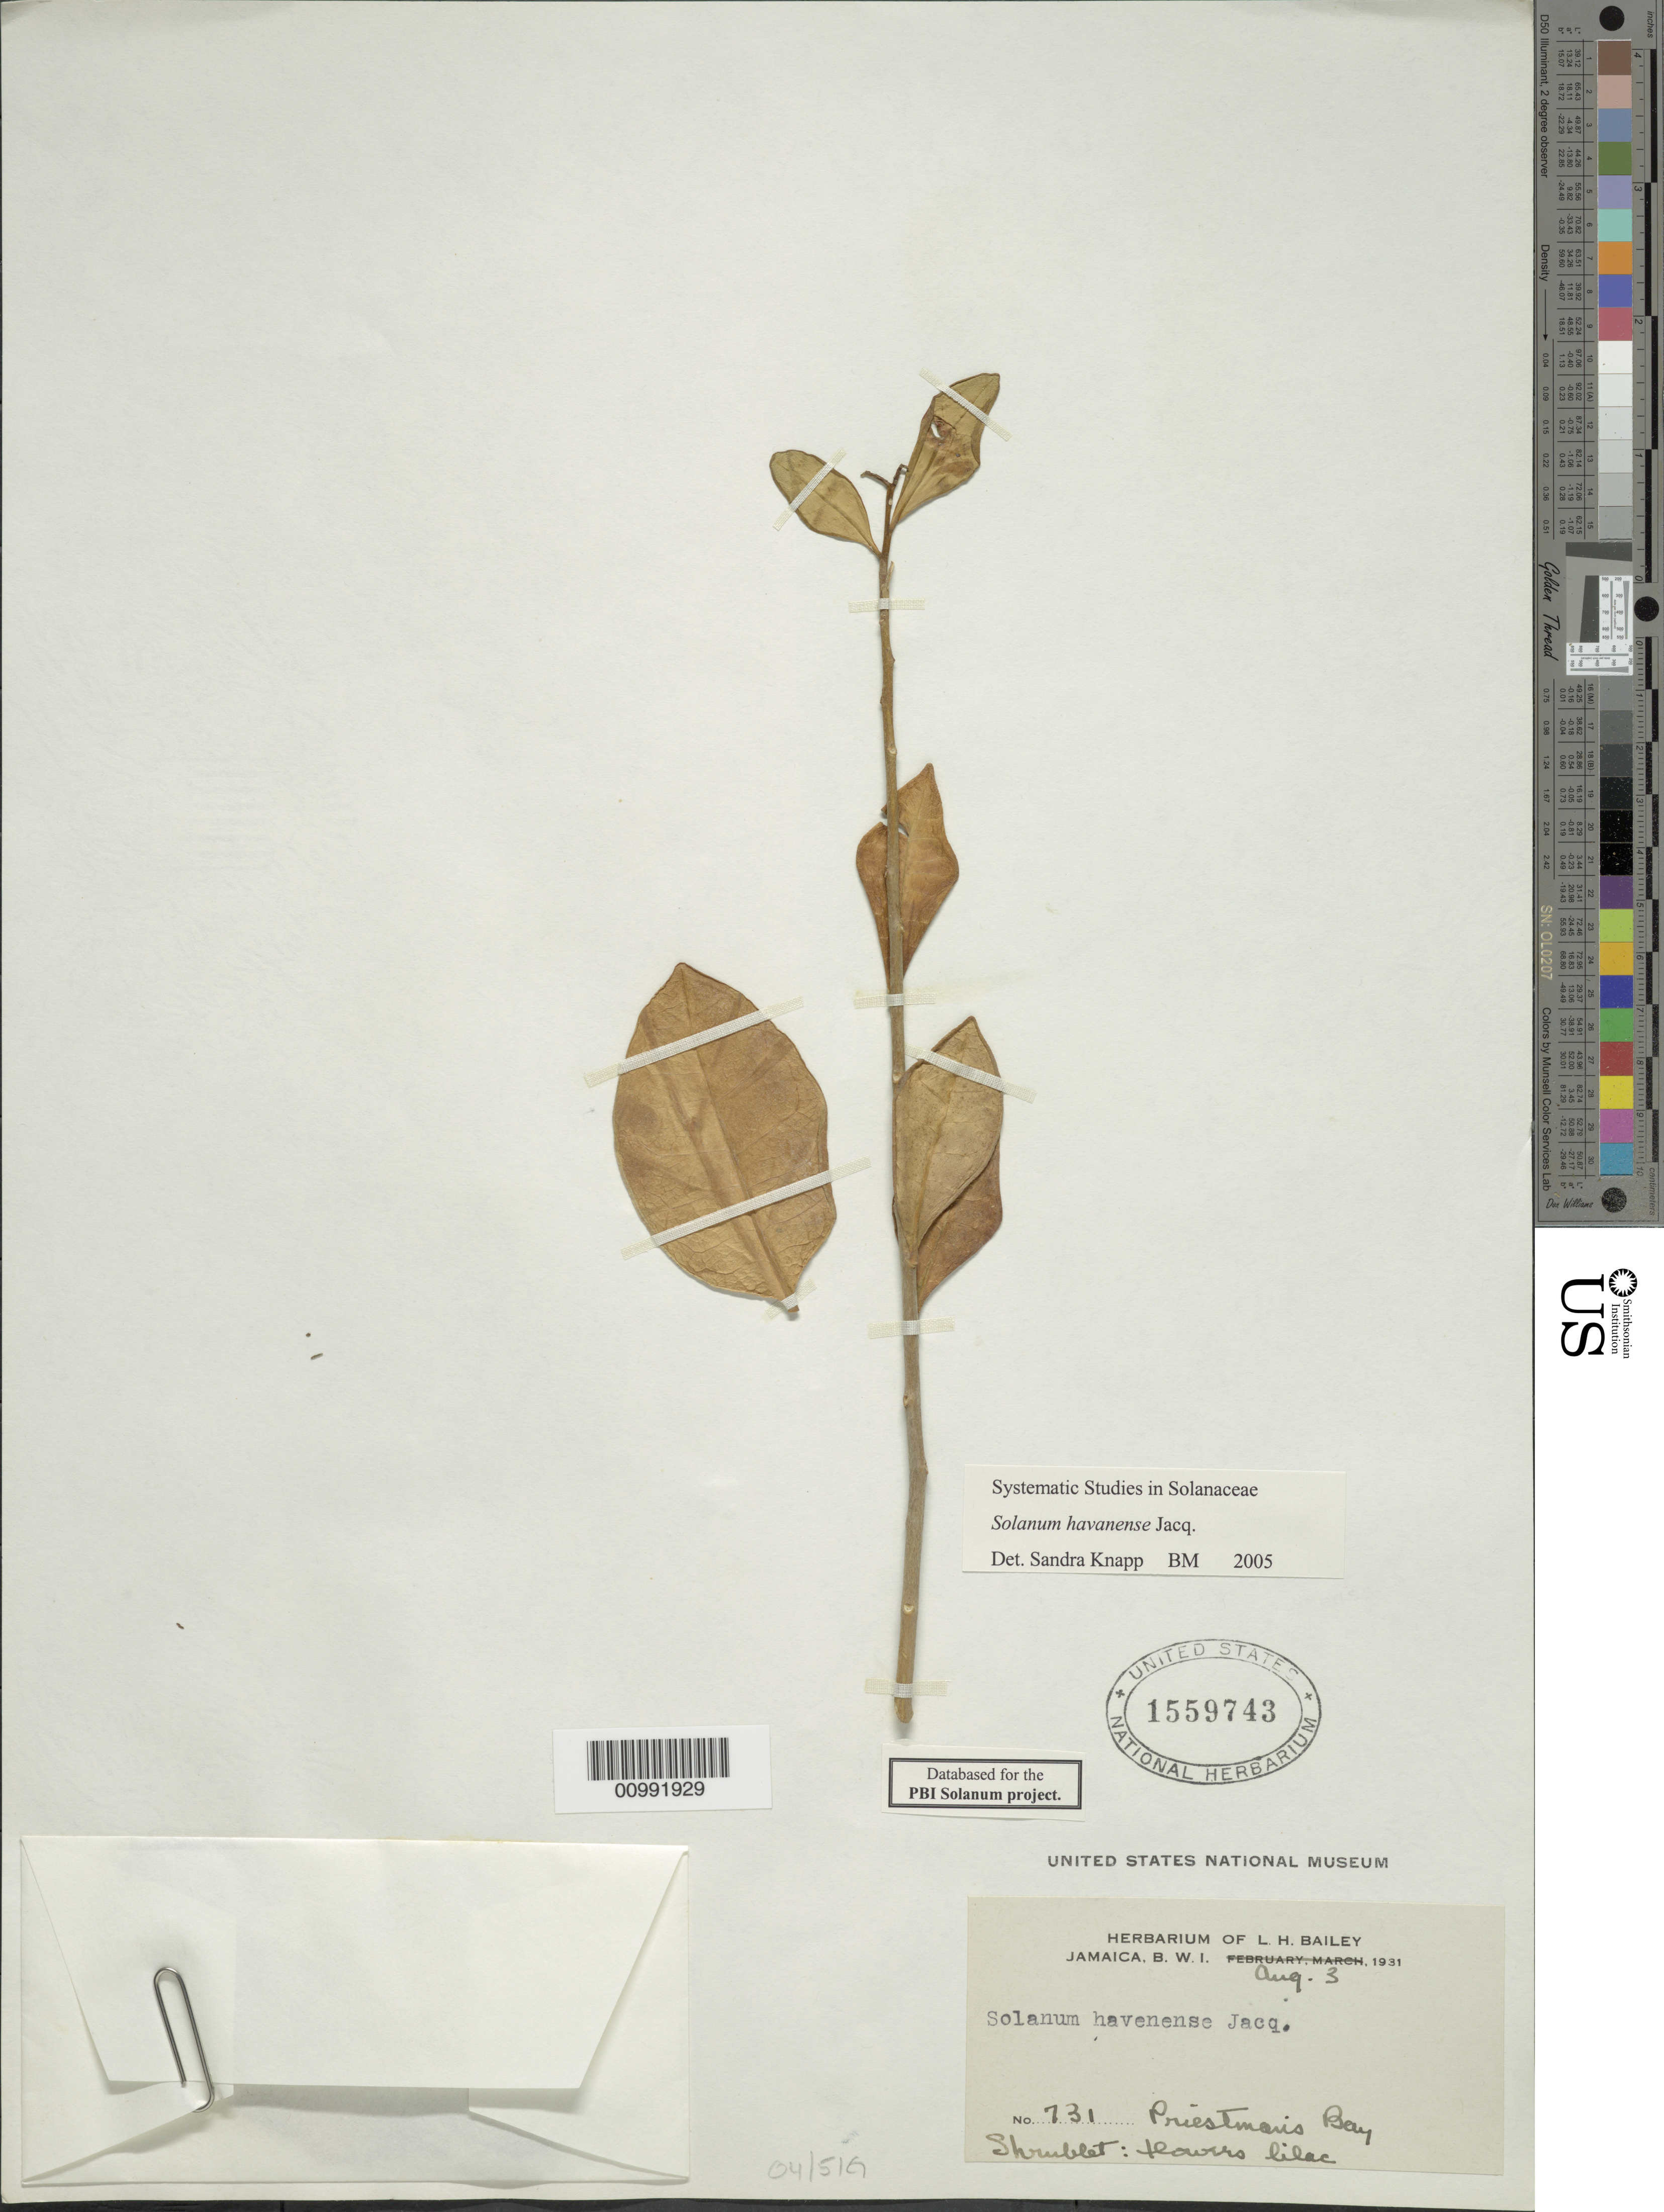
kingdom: Plantae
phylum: Tracheophyta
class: Magnoliopsida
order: Solanales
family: Solanaceae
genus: Solanum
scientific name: Solanum havanense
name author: Jacq.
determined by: Knapp, S. D.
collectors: L. H. Bailey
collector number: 731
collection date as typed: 3 Aug 1931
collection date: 1931-08-03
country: Jamaica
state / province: Portland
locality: Priestman's Bay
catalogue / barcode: US 1559743